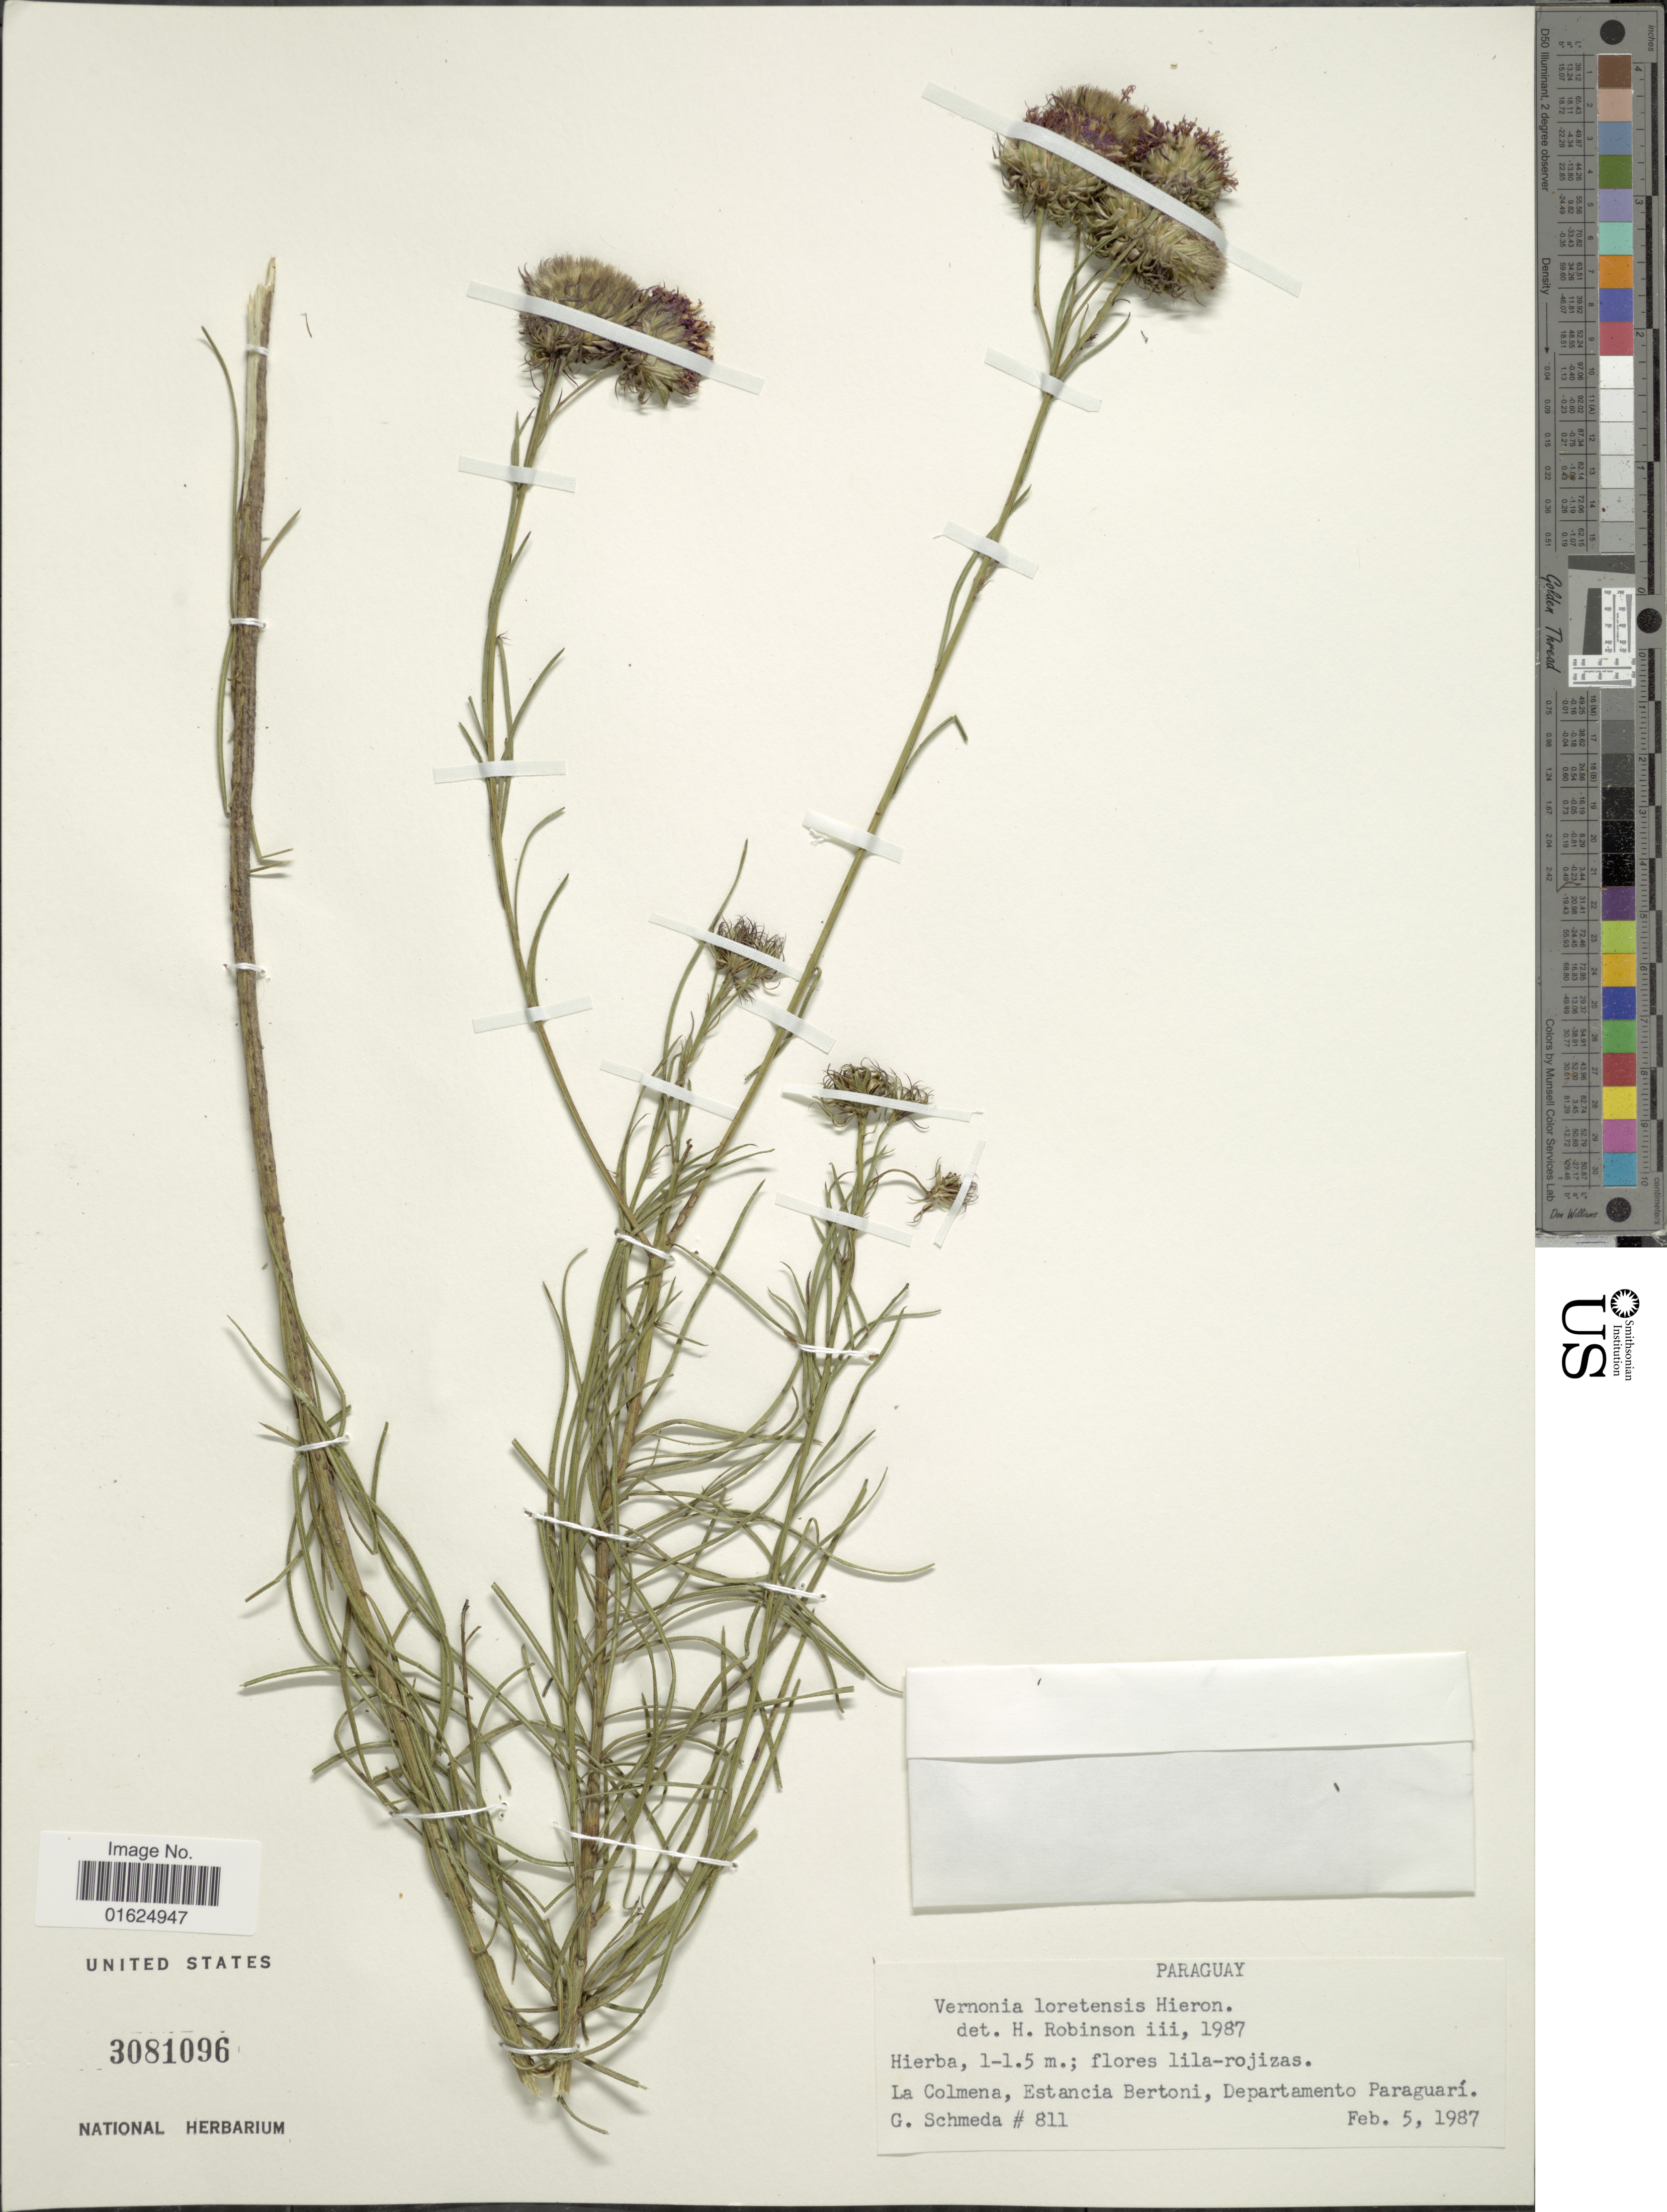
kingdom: Plantae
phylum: Tracheophyta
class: Magnoliopsida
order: Asterales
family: Asteraceae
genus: Vernonanthura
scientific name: Vernonanthura loretensis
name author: (Hieron.) H. Rob.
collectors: G. Schmeda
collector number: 811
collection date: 1987-02-05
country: Paraguay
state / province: Paraguari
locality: La Comena, Estancia Bertoni, Departamento Paraguarí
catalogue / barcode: US 3081096